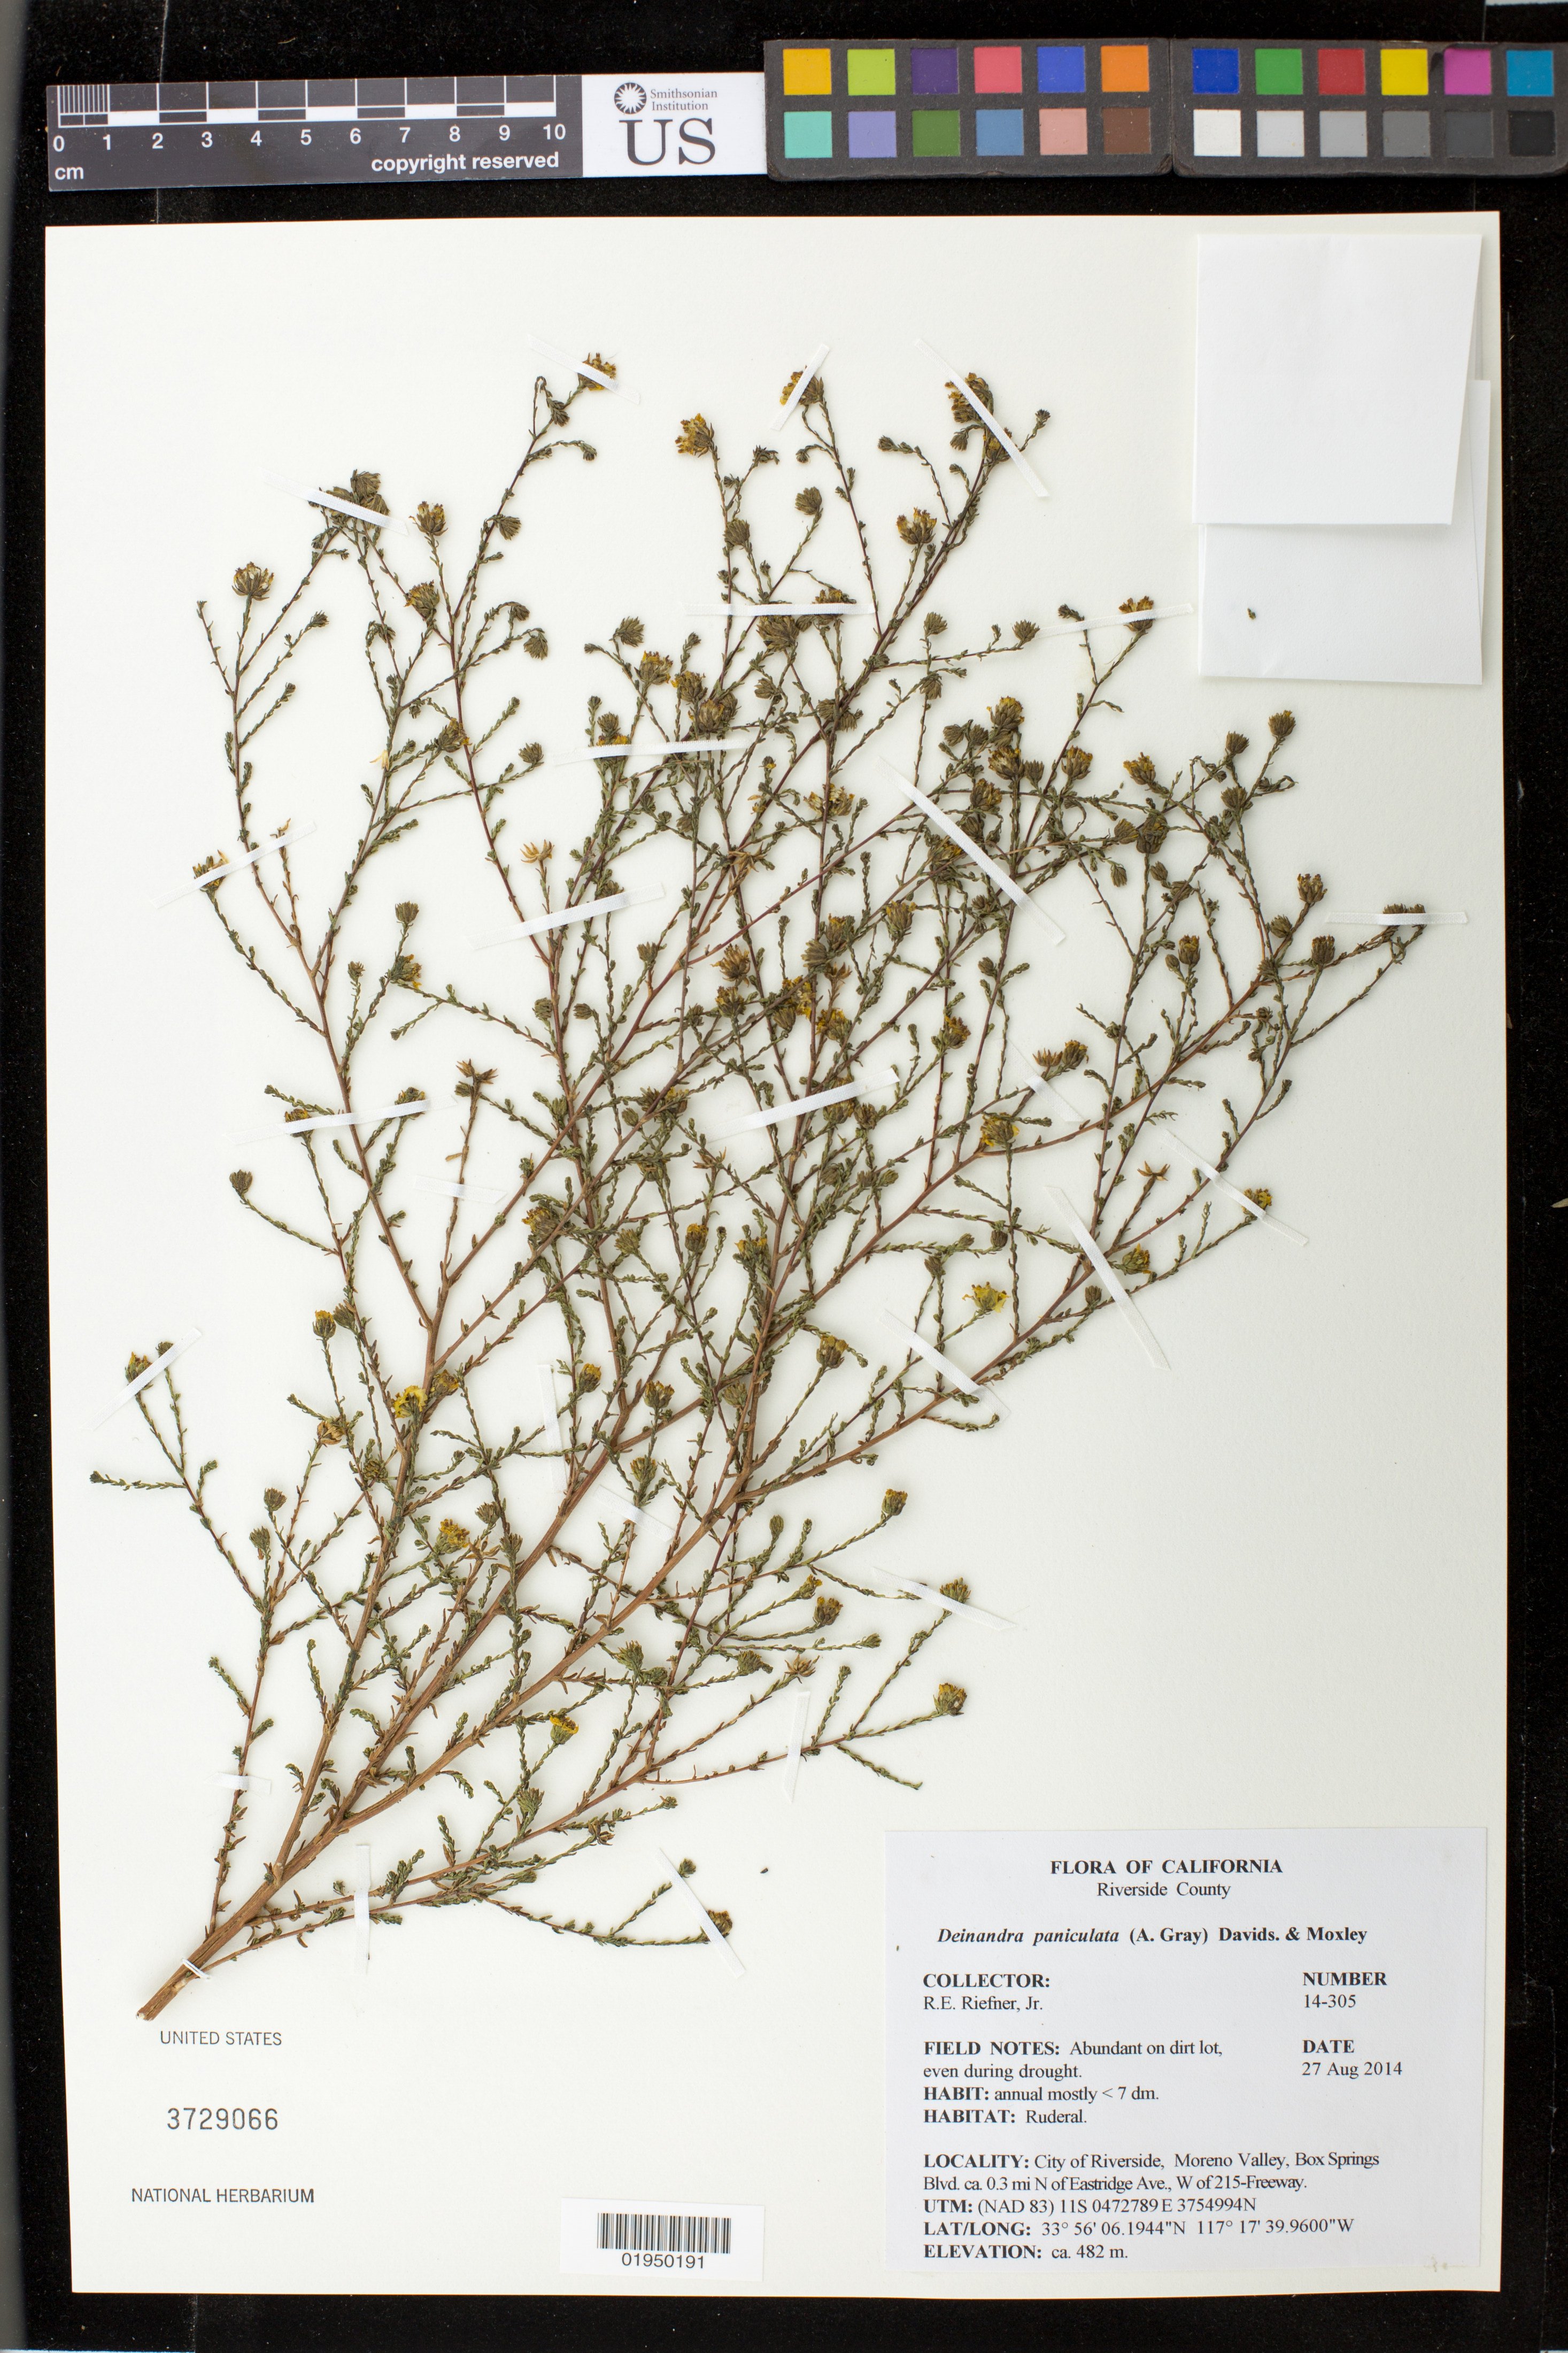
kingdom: Plantae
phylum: Tracheophyta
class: Magnoliopsida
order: Asterales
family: Asteraceae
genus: Deinandra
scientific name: Deinandra paniculata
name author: (A. Gray) Davidson & Moxley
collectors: R. Riefner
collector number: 14-305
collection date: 2014-08-27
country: United States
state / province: California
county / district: Riverside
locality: City of Riverside, <Areno Valley, Box Springs Blvd. ca 0.3 N of Eastridge Ave, W of 215-Freeway.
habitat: Ruderal.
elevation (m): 482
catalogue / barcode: US 3729066